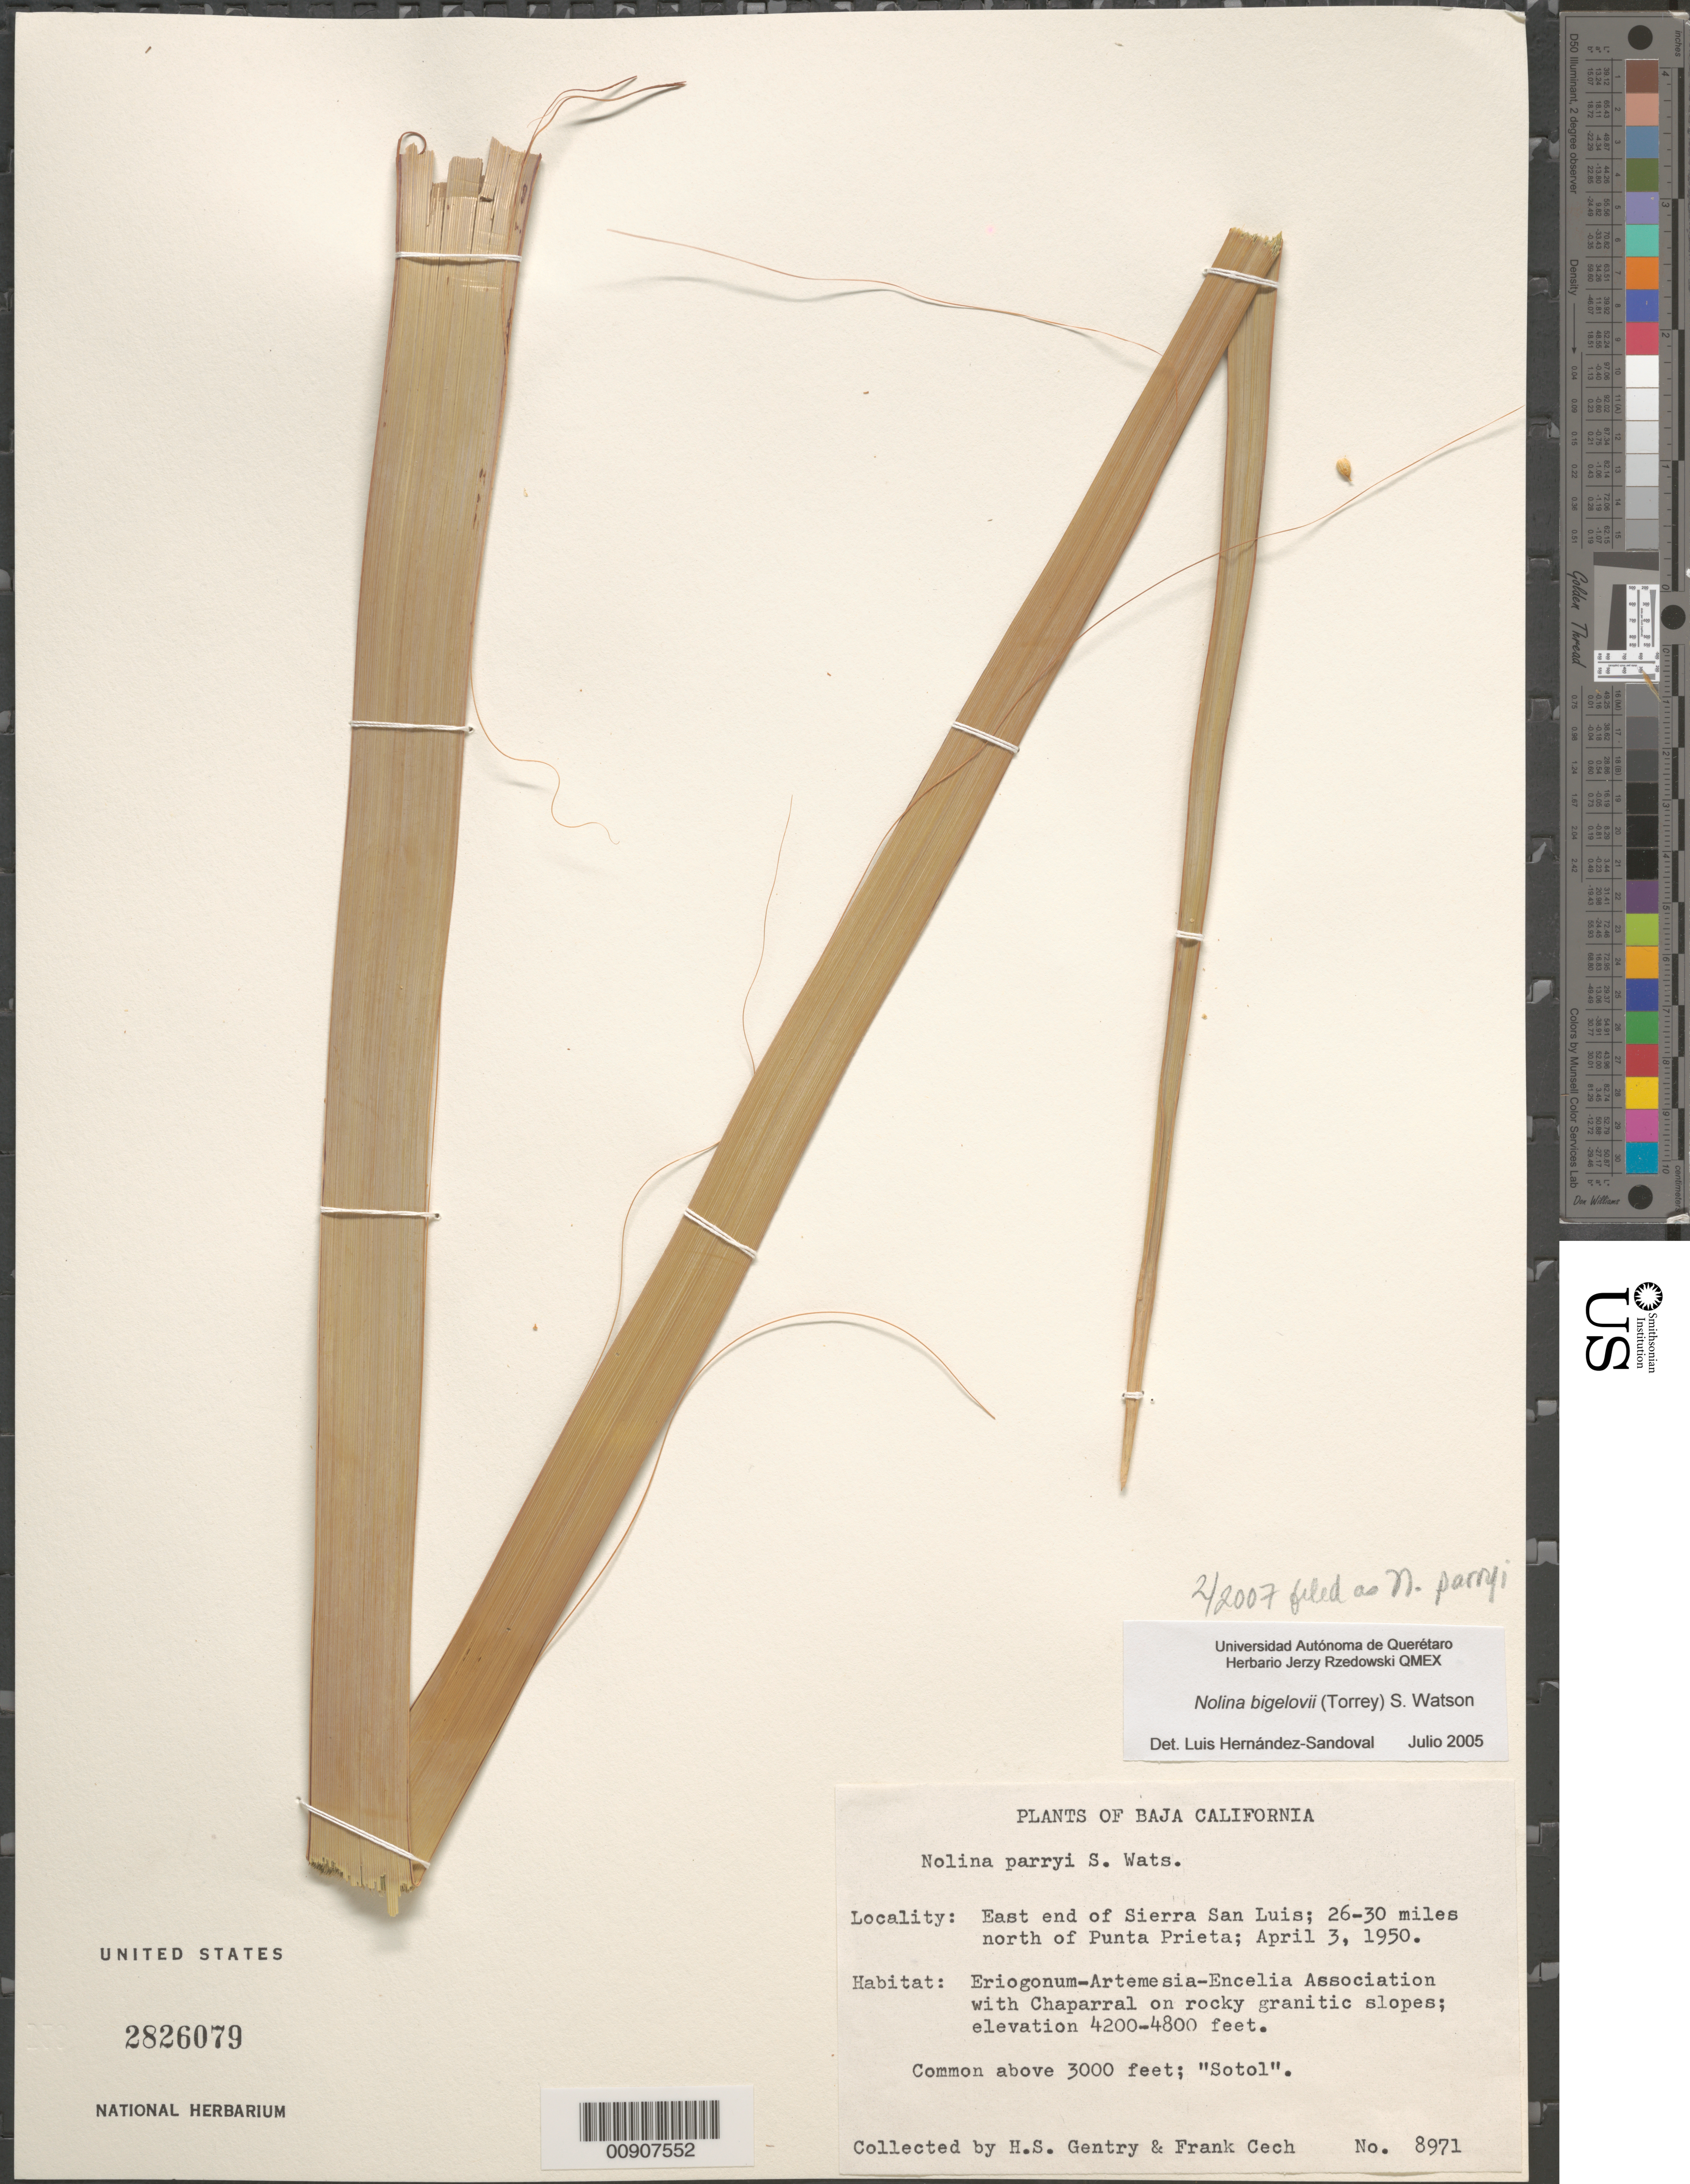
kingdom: Plantae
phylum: Tracheophyta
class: Liliopsida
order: Asparagales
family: Asparagaceae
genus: Nolina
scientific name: Nolina parryi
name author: S. Watson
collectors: H. S. Gentry & F. Cech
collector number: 8971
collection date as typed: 03 Apr 1950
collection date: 1950-04-03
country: Mexico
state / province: Baja California Norte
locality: East end of Sierra San Luis; 26-30 miles north of Punta Prieta.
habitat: Eriogonum-Artemesia-Encelia Association with Chaparral on rocky granitic slopes. Common above 3000 feet.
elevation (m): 1280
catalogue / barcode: US 2826079